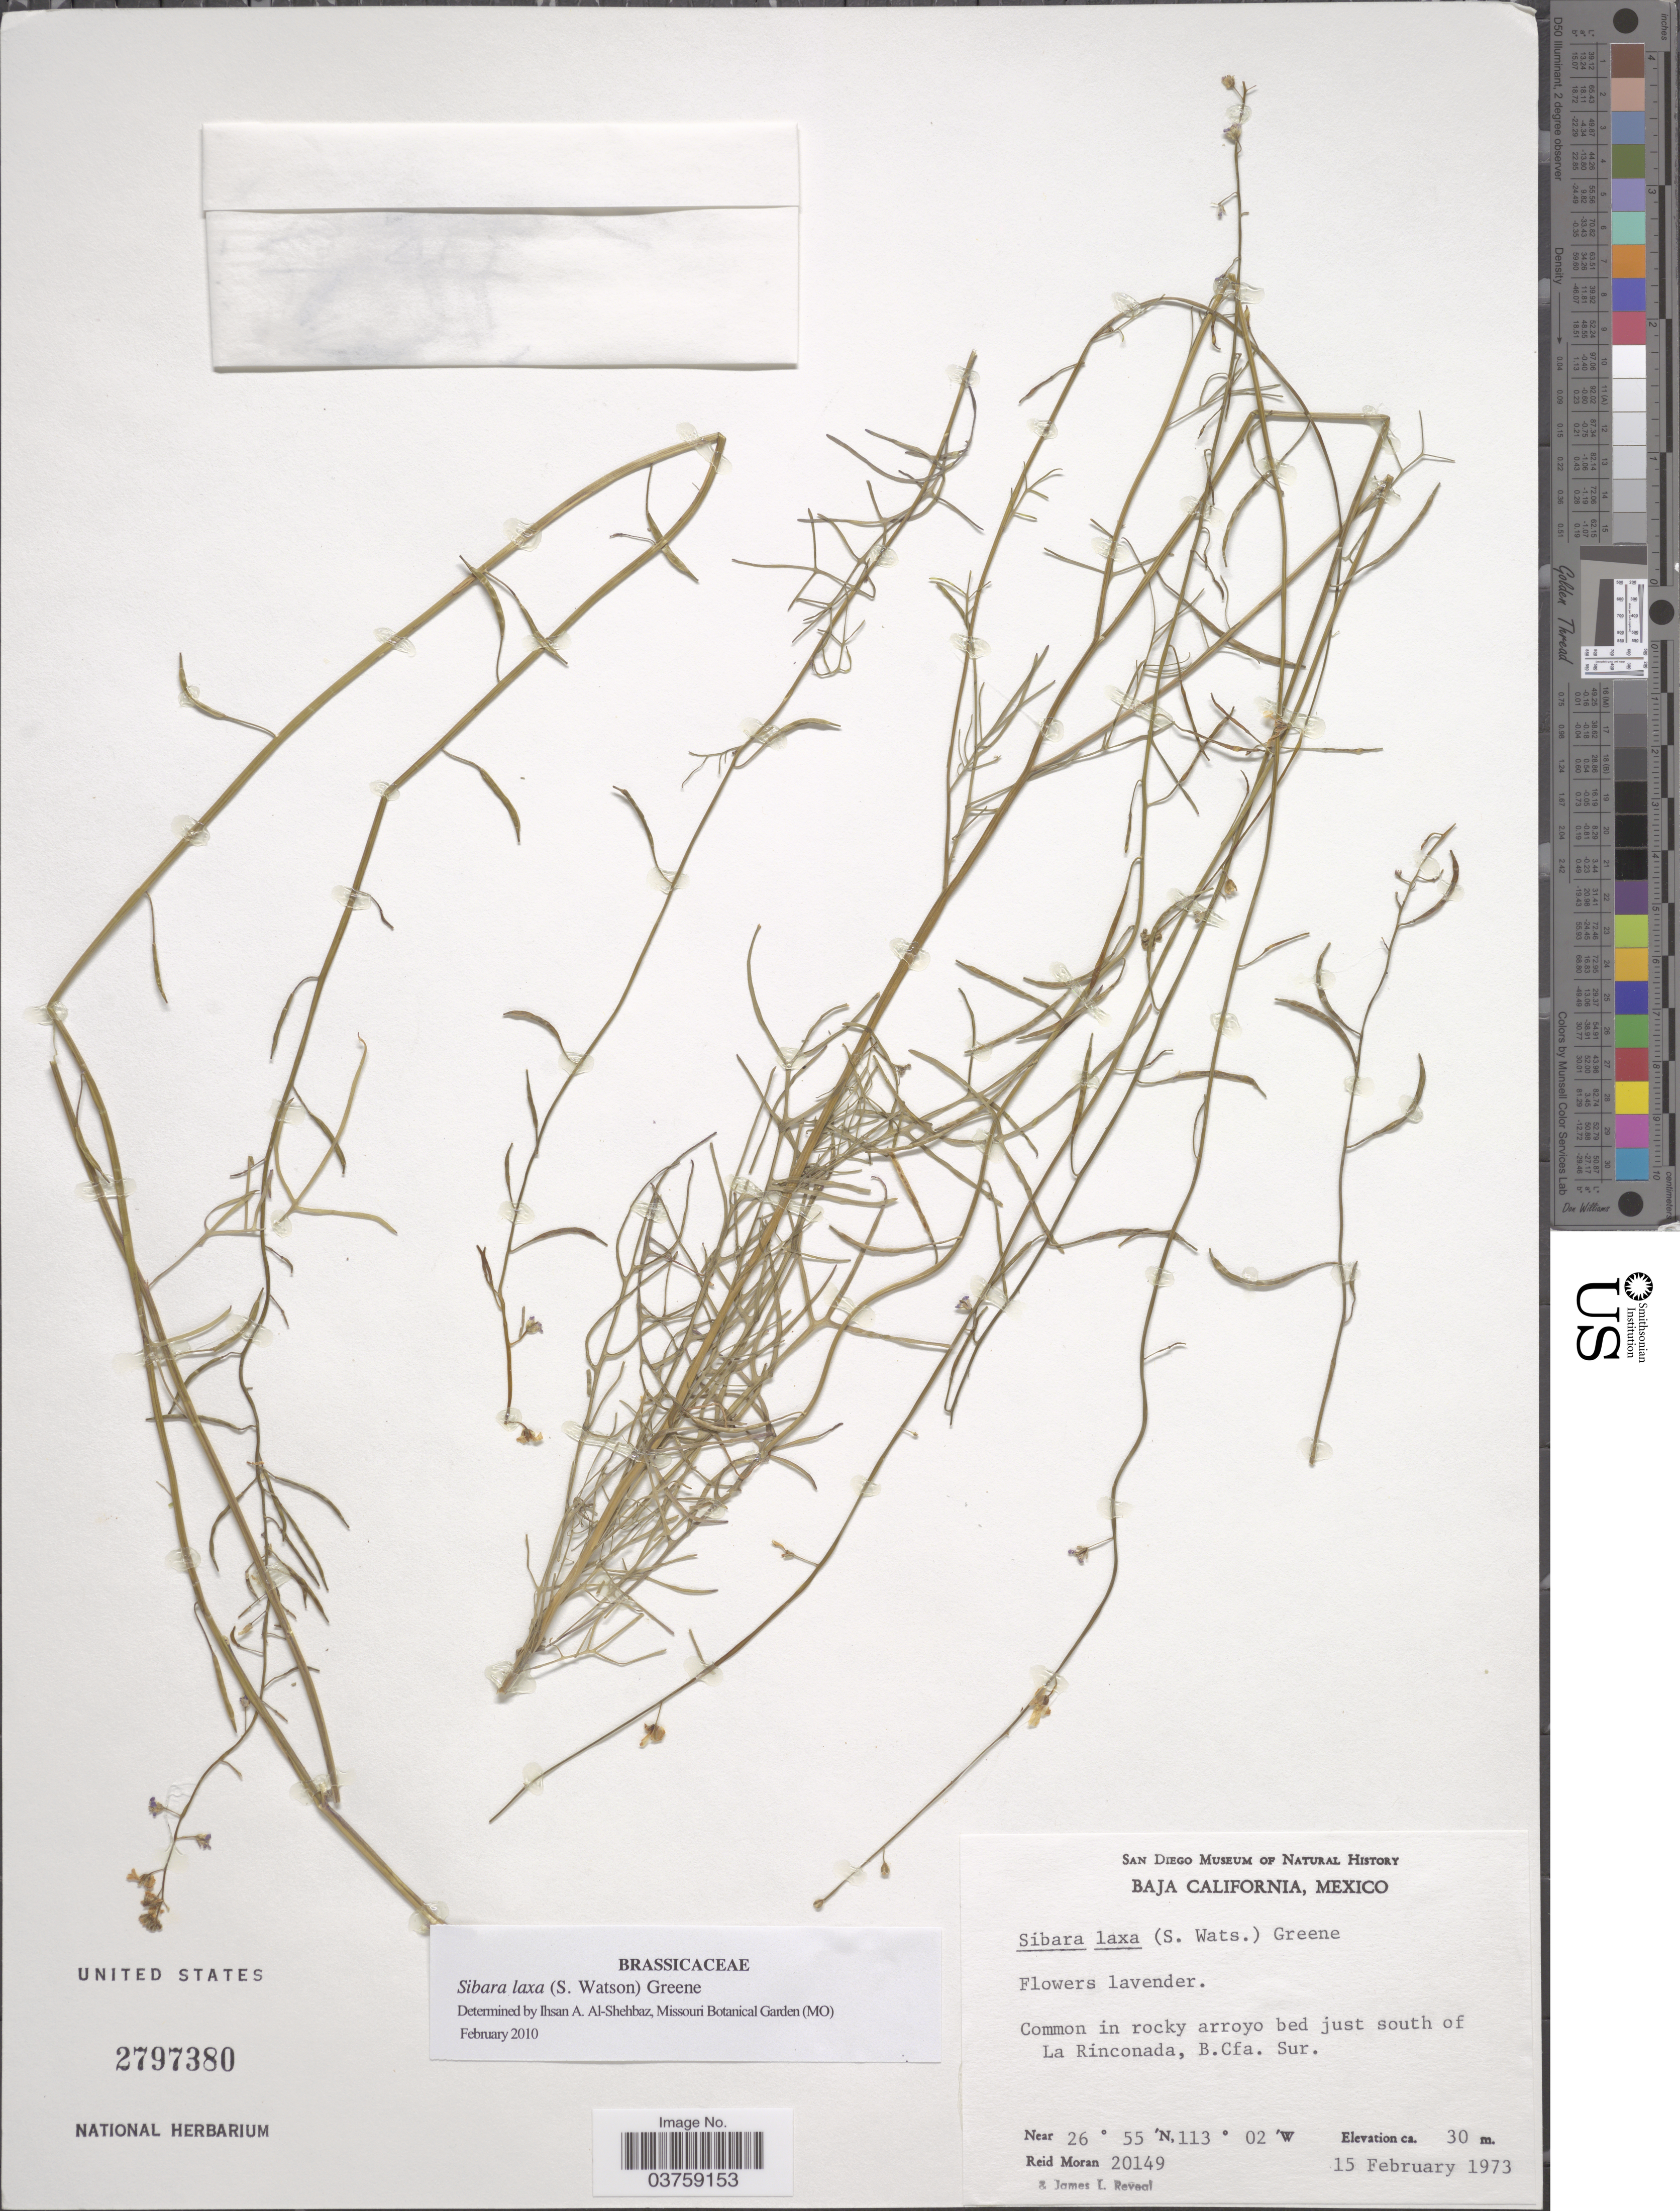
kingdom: Plantae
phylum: Tracheophyta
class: Magnoliopsida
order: Brassicales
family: Brassicaceae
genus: Sibara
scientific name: Sibara laxa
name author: (S. Watson) Greene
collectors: R. Moran & J. L. Reveal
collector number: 20149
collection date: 1973-02-15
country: Mexico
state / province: Baja California Sur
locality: Common in rocky arroyo bed just south of La Rinconada, B. Cfa. Sur.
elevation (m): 30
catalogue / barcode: US 2797380